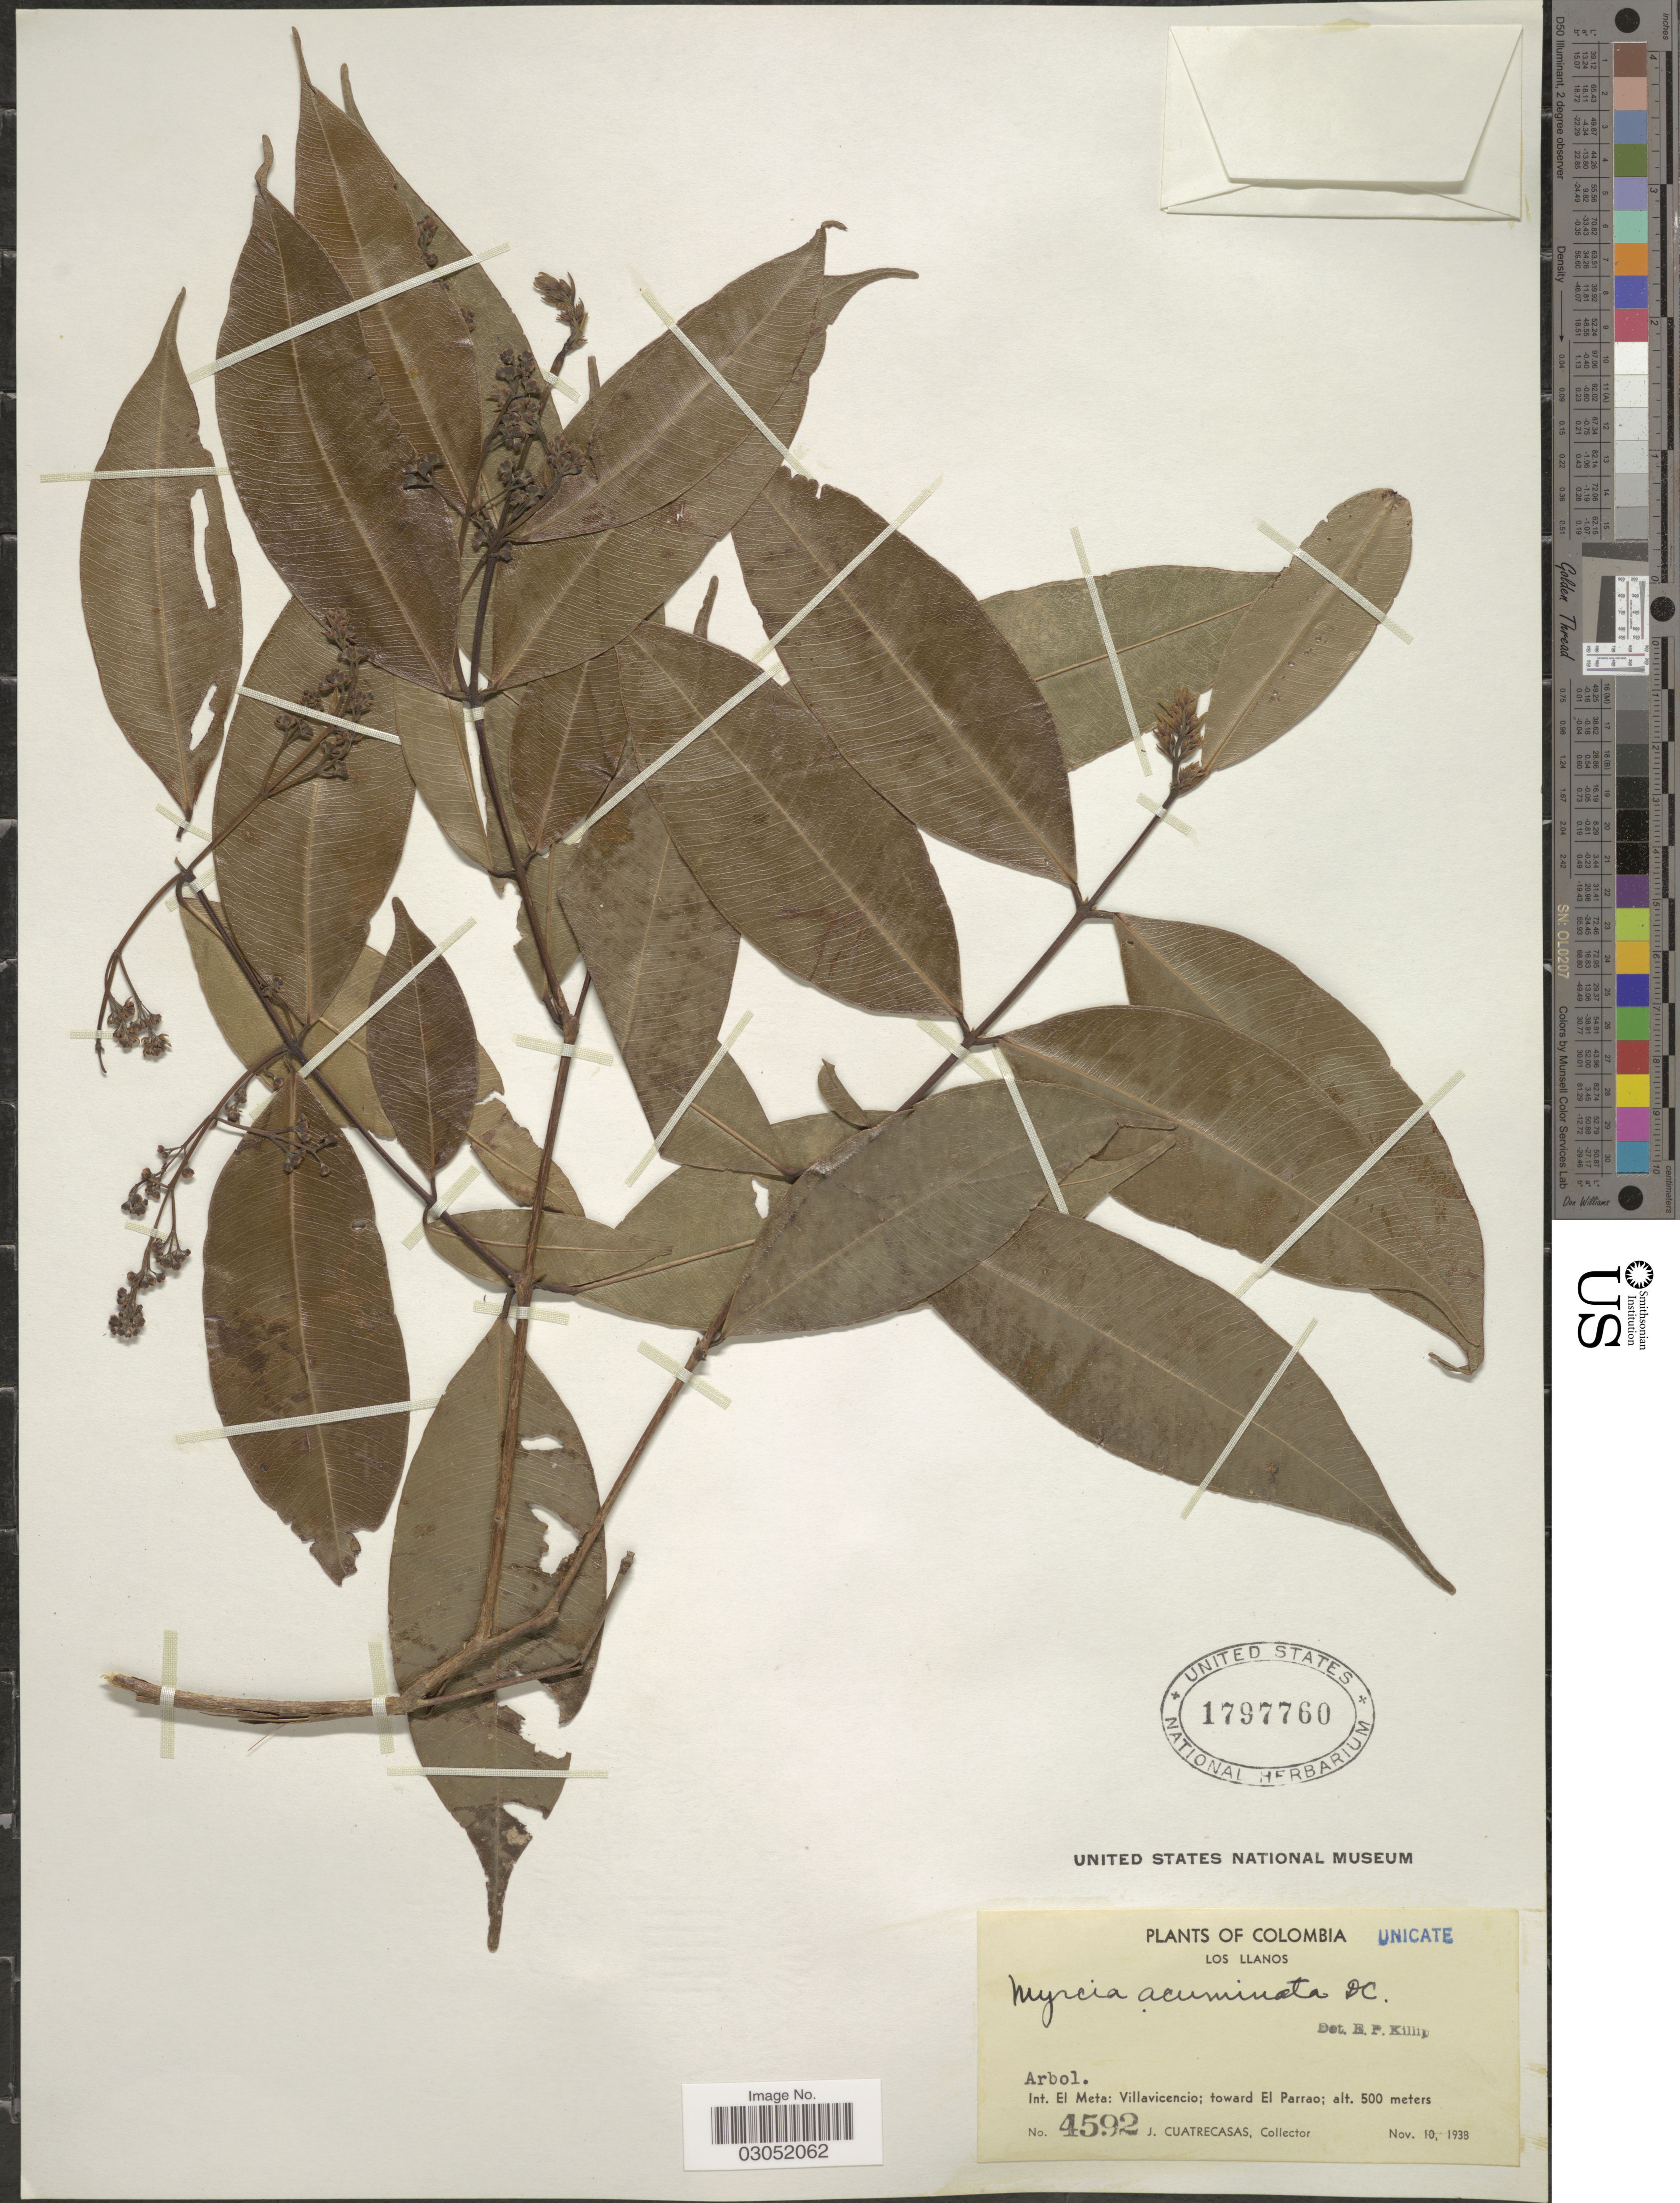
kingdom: Plantae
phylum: Tracheophyta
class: Magnoliopsida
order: Myrtales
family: Myrtaceae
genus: Myrcia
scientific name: Myrcia acuminata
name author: (Kunth) DC.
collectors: J. Cuatrecasas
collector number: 4592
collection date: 1938-11-10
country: Colombia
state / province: Meta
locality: Los Llanos. Int. El Meta: Villavicencio; toward El Parrao.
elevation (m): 500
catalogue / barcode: US 1797760